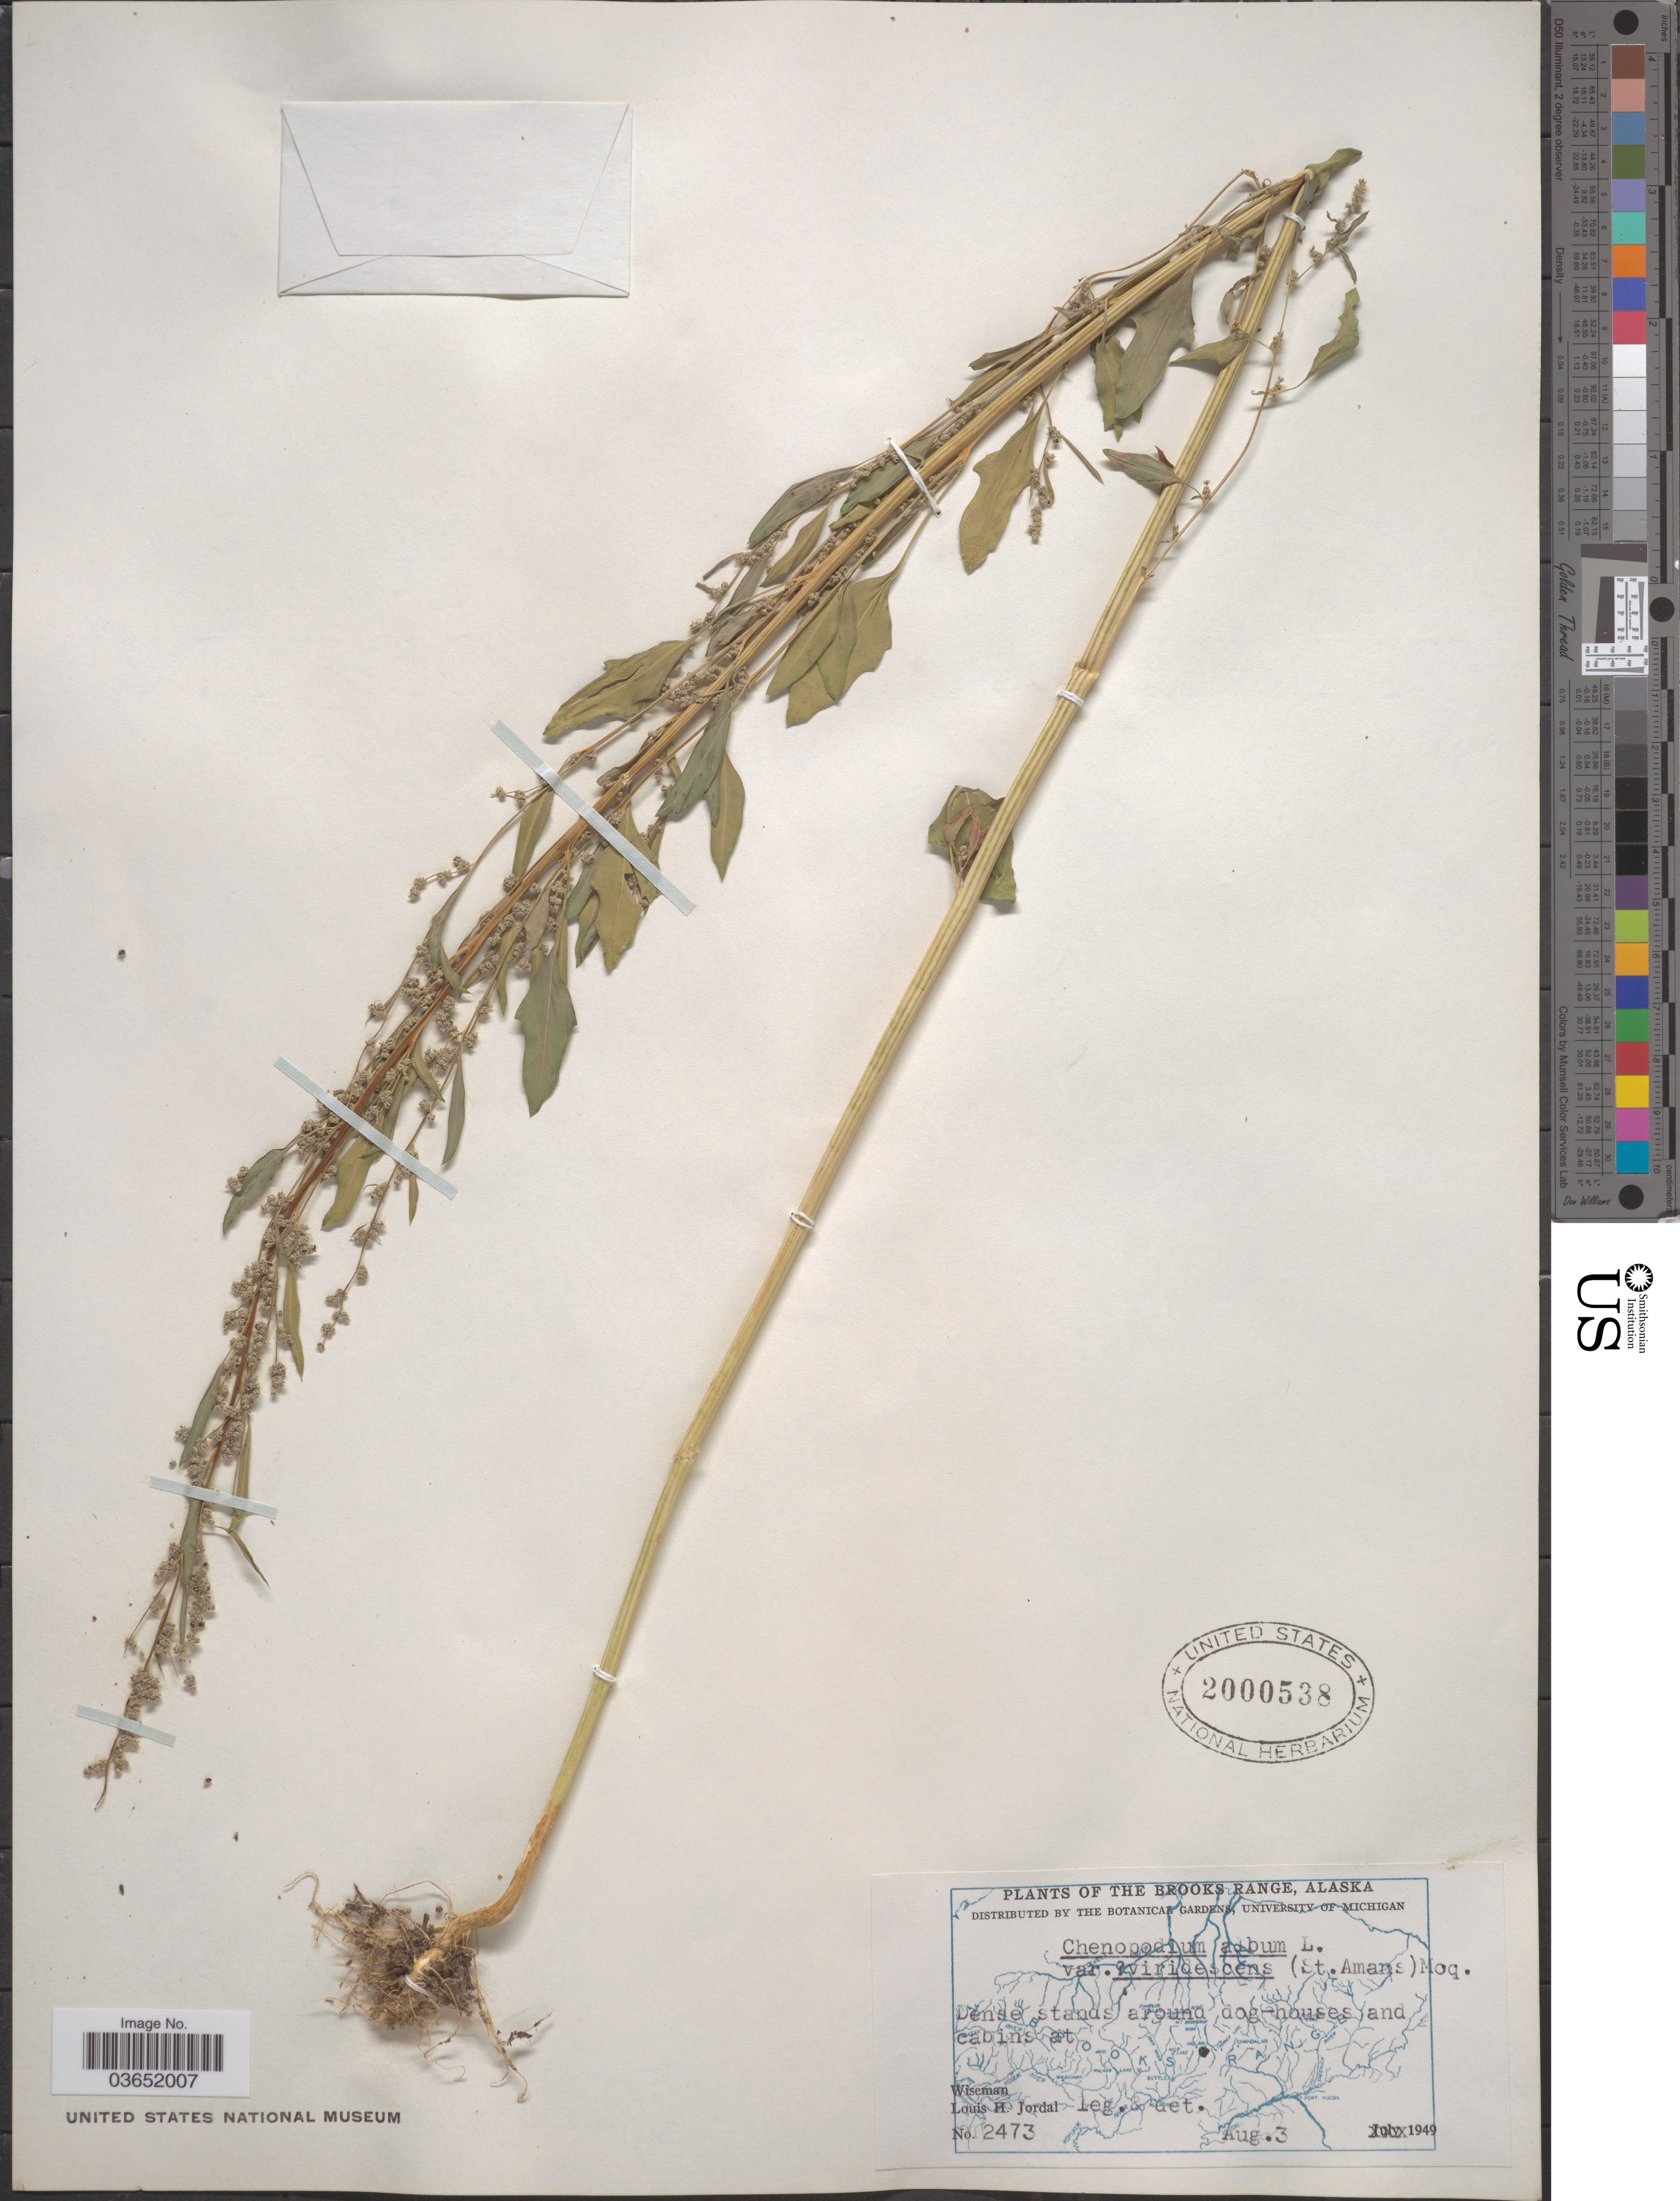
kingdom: Plantae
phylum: Tracheophyta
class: Magnoliopsida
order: Caryophyllales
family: Amaranthaceae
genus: Chenopodium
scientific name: Chenopodium album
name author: L.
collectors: L. Jordal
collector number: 2473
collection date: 1949-08-03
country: United States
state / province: Alaska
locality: Brooks Range. Dense stands around dog-houses and cabins at Wiseman.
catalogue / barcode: US 2000538